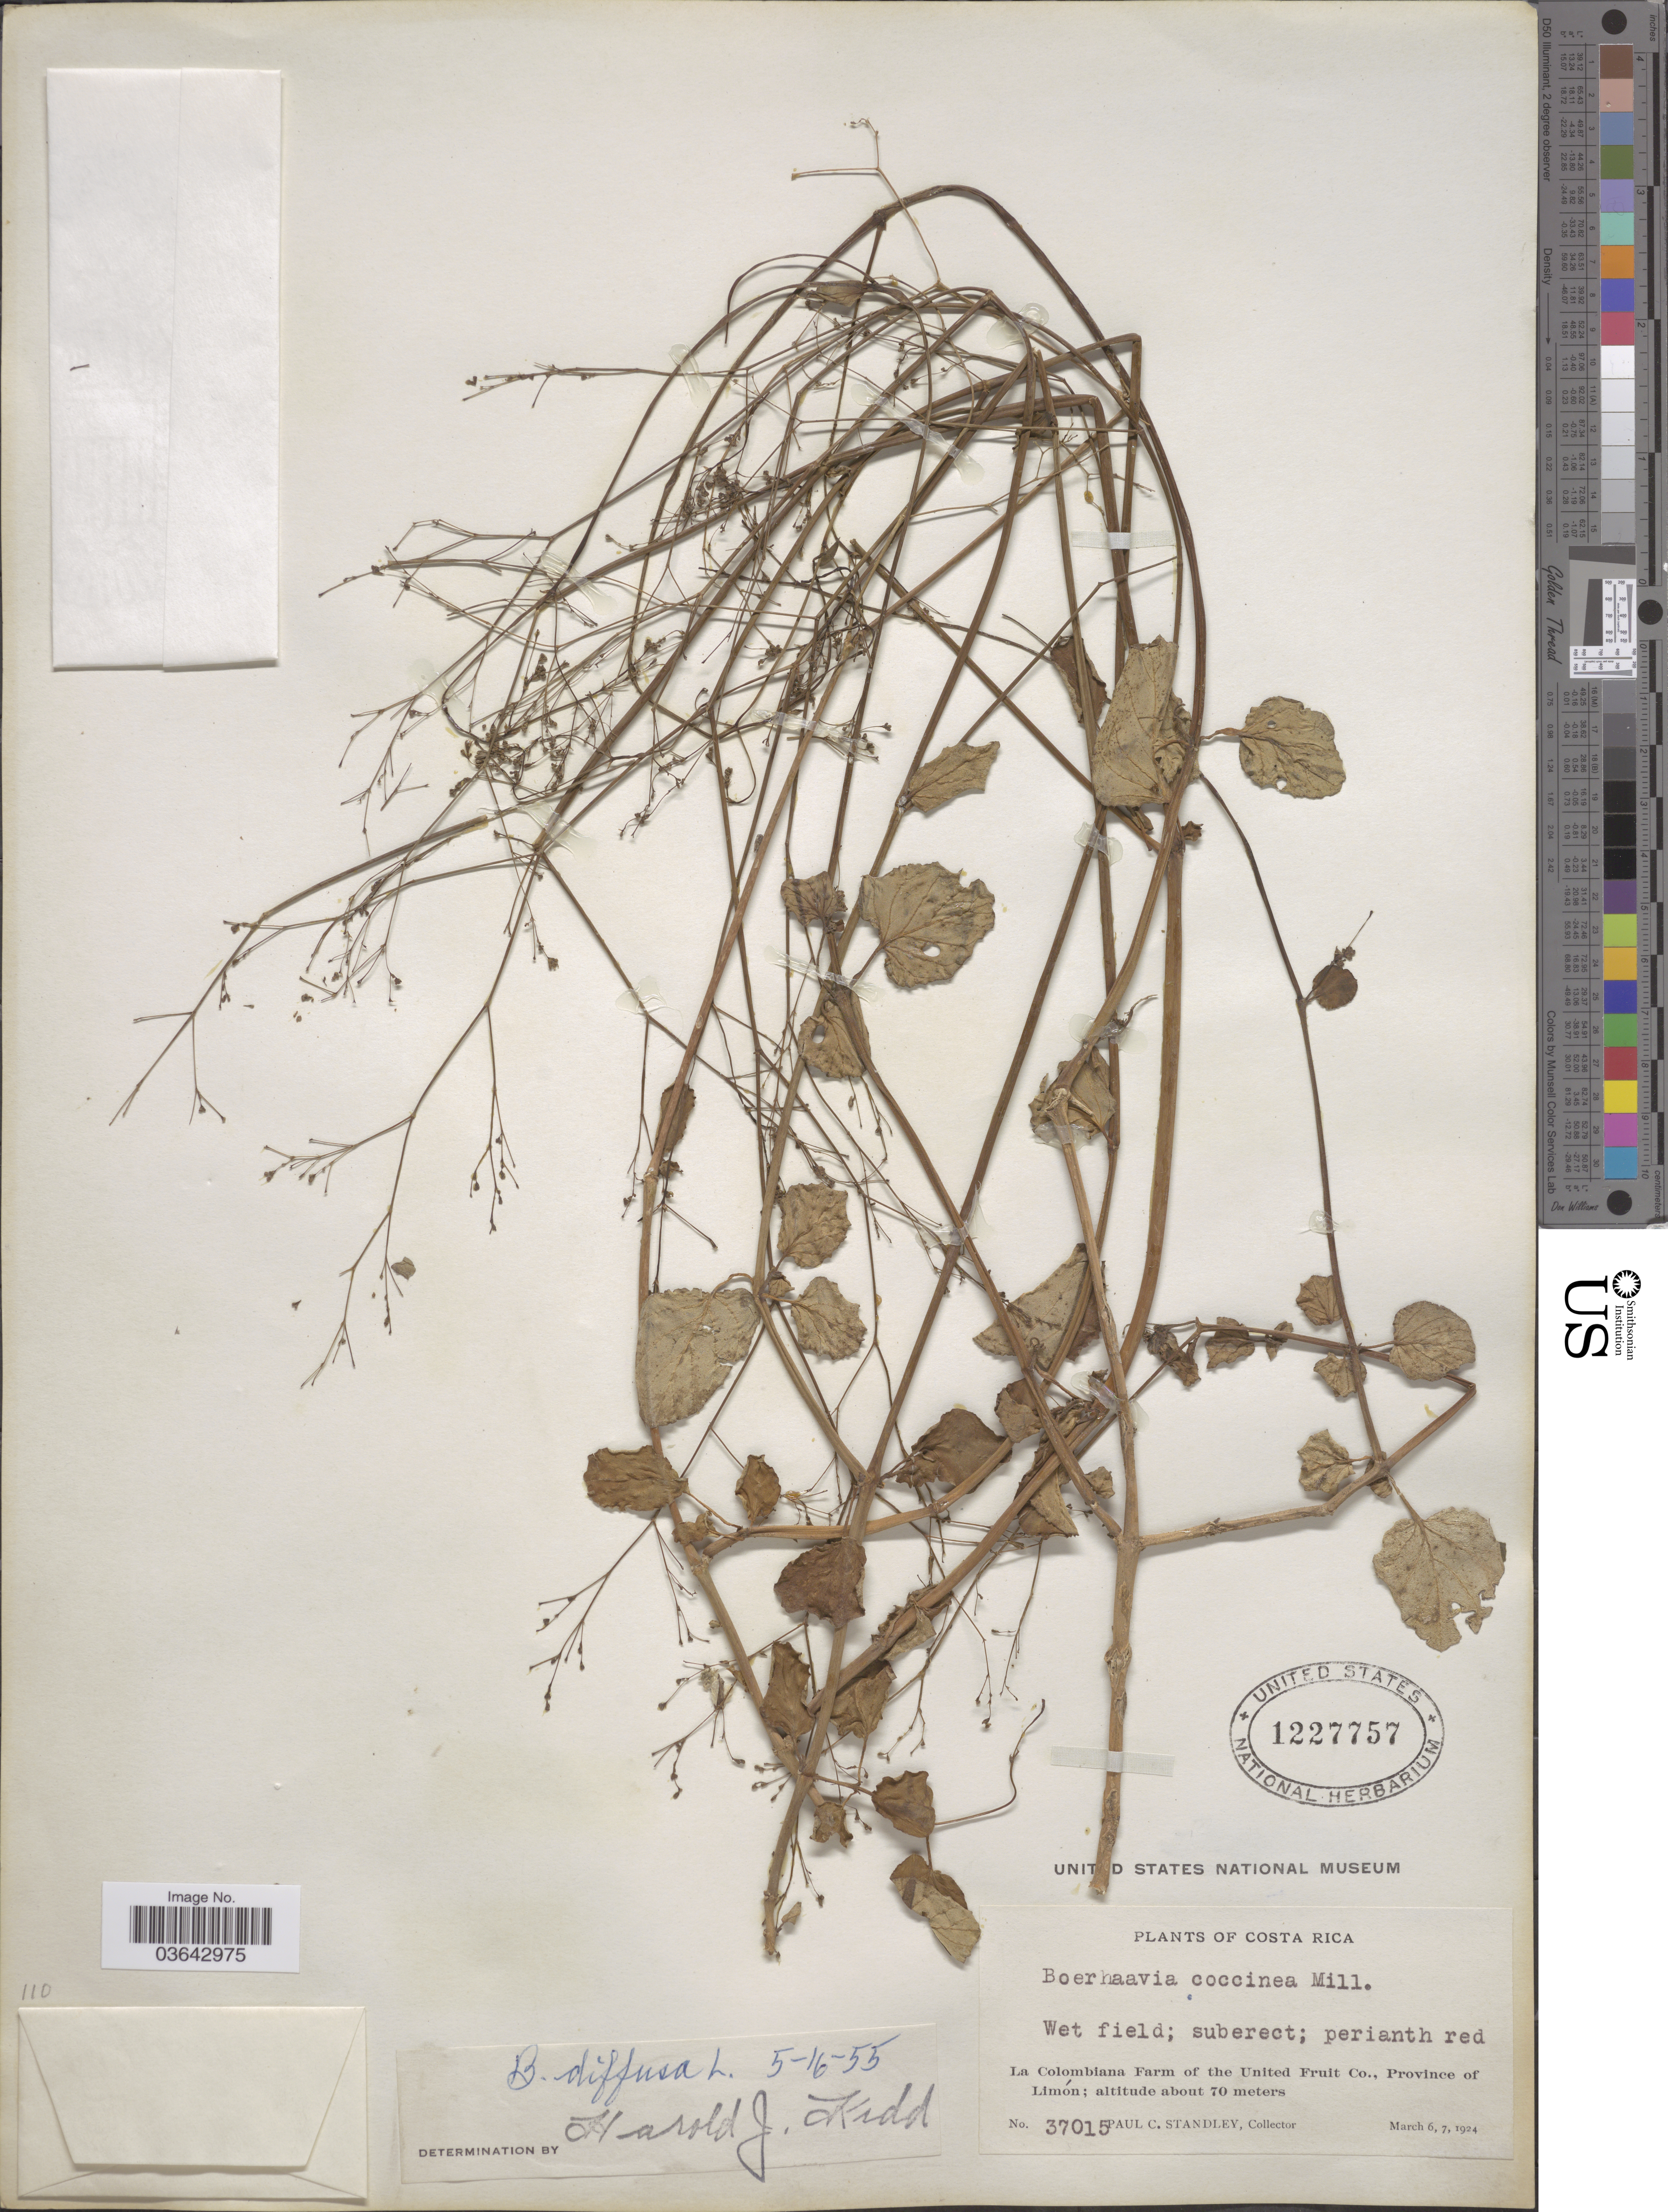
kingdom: Plantae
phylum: Tracheophyta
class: Magnoliopsida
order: Caryophyllales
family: Nyctaginaceae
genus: Boerhavia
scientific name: Boerhavia diffusa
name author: L.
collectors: P. C. Standley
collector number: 37015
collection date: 1924-03-06/1924-03-07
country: Costa Rica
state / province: Limón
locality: La Colombiana Farm of the United Fruit Co.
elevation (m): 70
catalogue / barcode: US 1227757